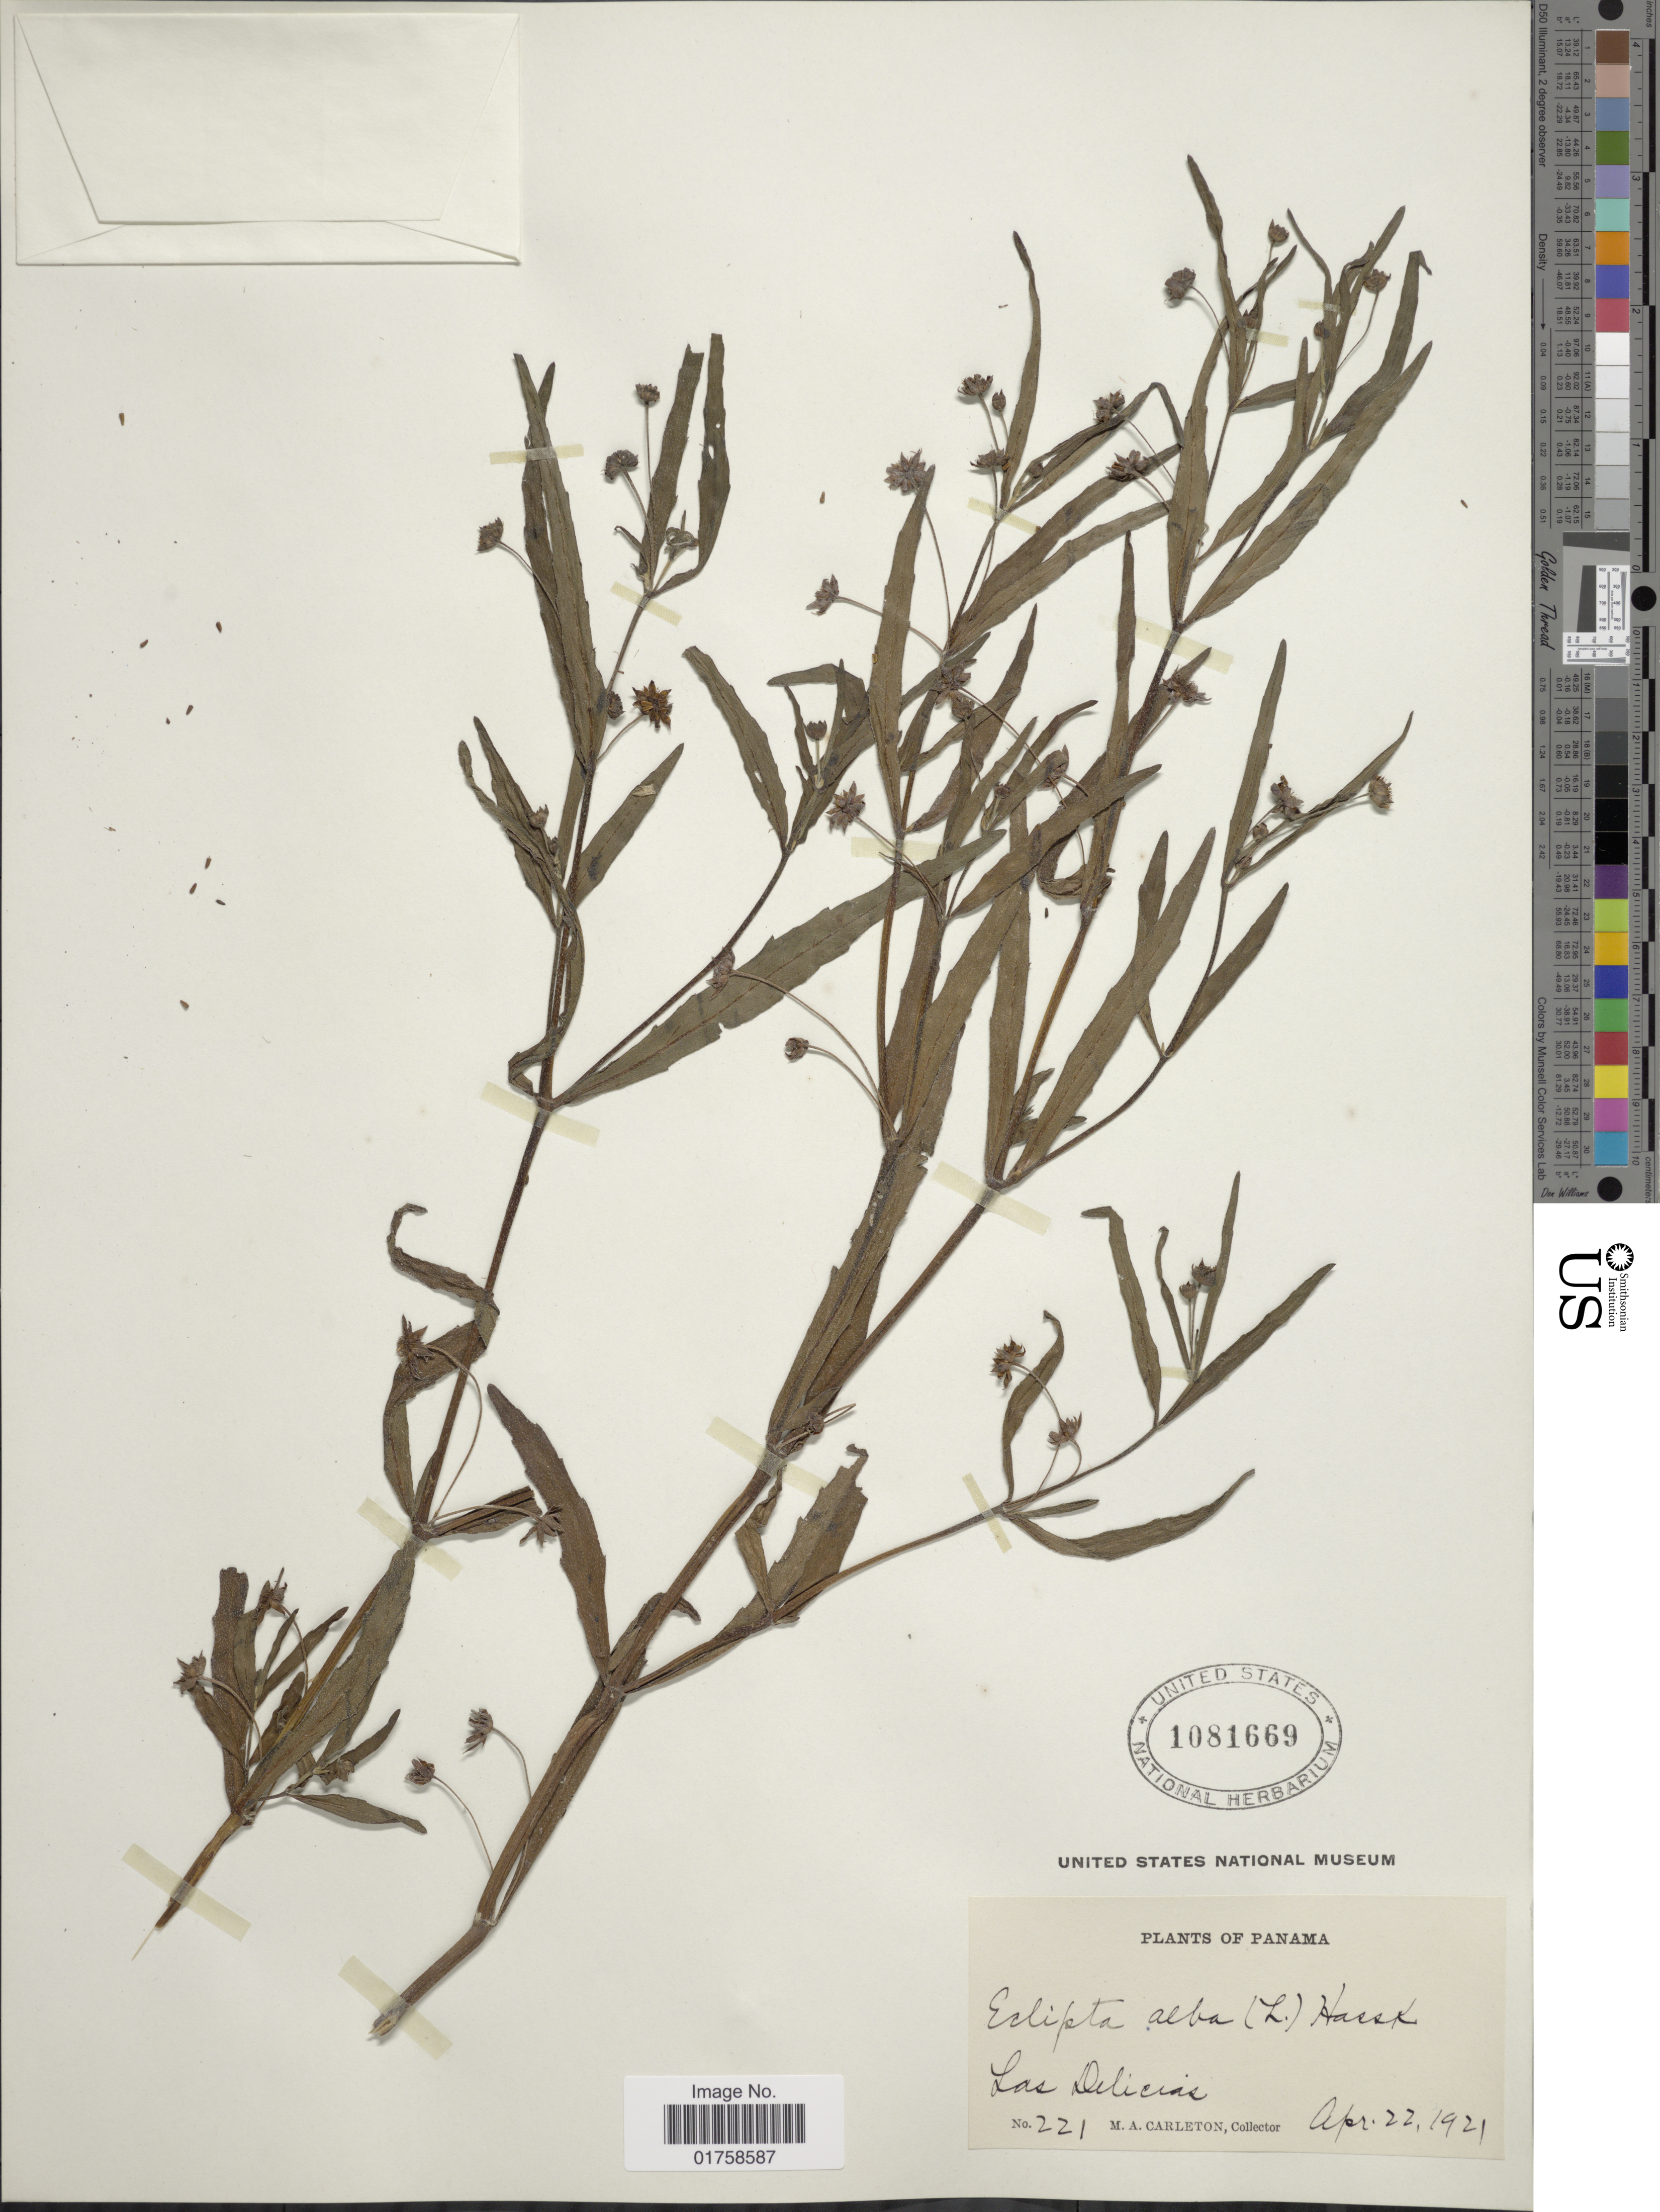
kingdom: Plantae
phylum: Tracheophyta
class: Magnoliopsida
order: Asterales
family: Asteraceae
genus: Eclipta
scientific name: Eclipta alba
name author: (L.) Hassk.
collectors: M. A. Carleton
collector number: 221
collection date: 1921-04-22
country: Panama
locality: Panama. Las Delicias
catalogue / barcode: US 1081669